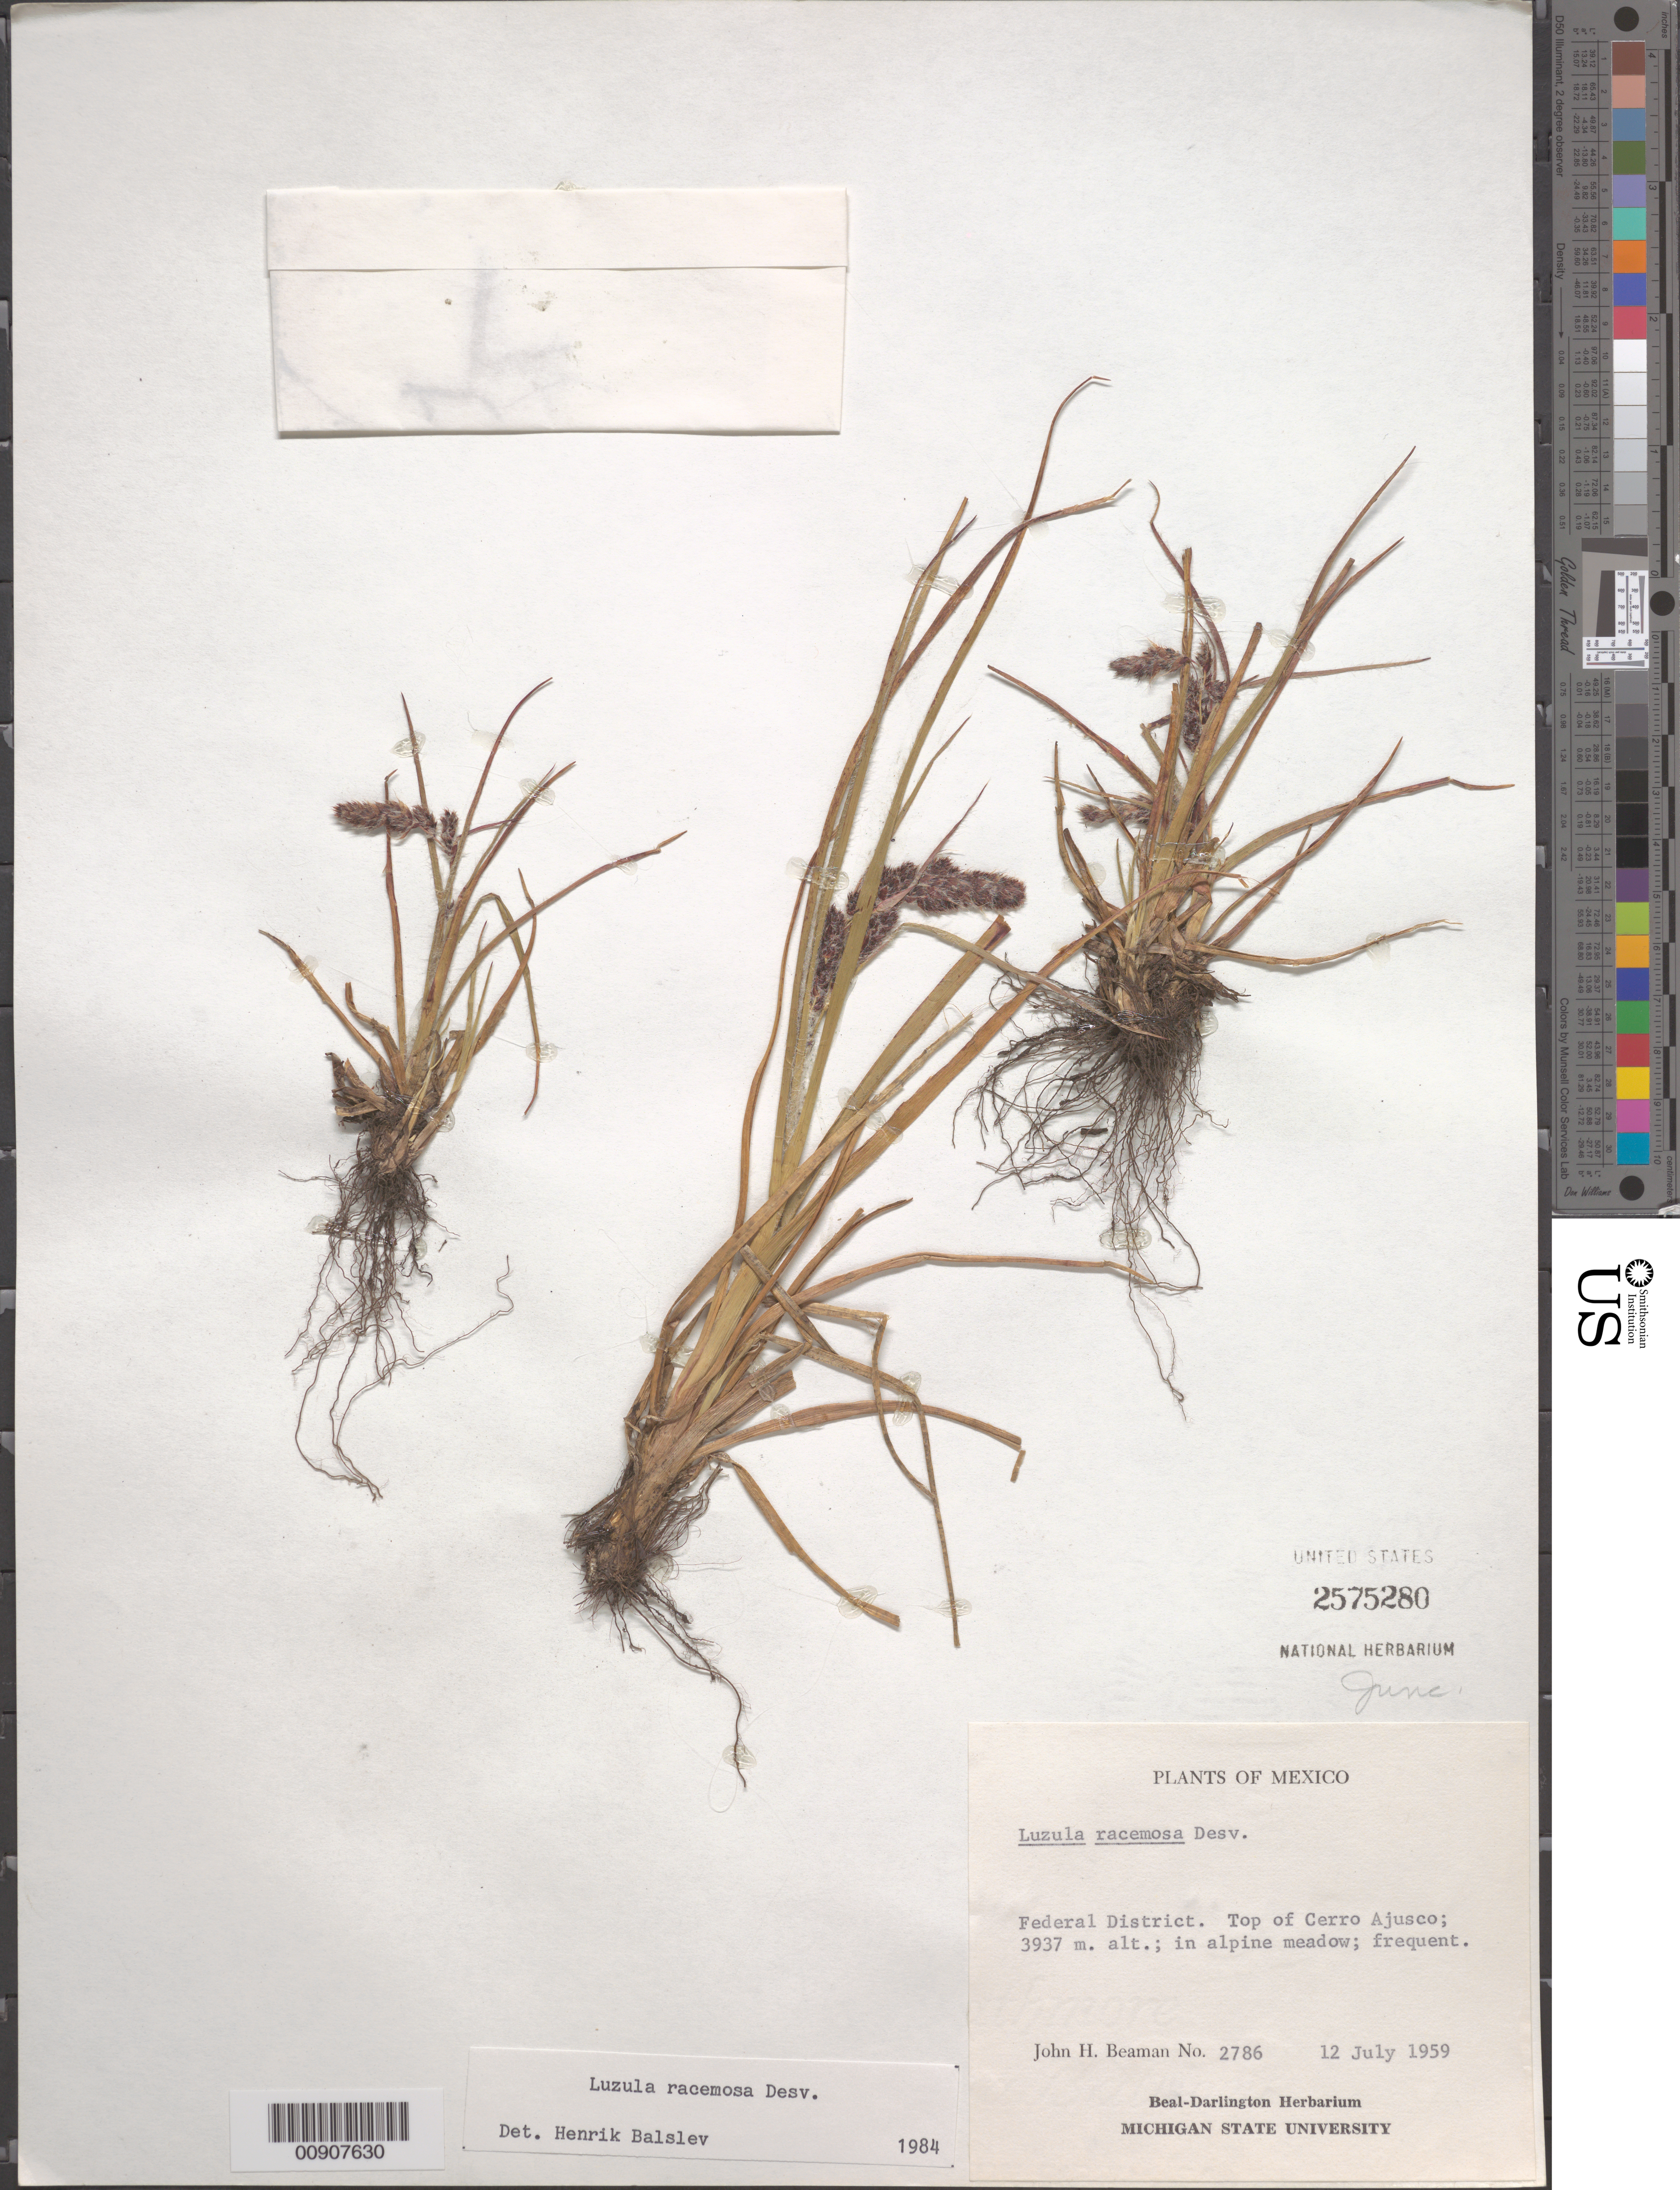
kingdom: Plantae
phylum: Tracheophyta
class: Liliopsida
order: Poales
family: Juncaceae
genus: Luzula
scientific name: Luzula racemosa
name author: Desv.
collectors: J. H. Beaman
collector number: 2786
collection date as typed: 12 Jul 1959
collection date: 1959-07-12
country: Mexico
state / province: Distrito Federal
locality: Federal District. Top of Cerro Ajusco.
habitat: In alpine meadow.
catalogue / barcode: US 2575280